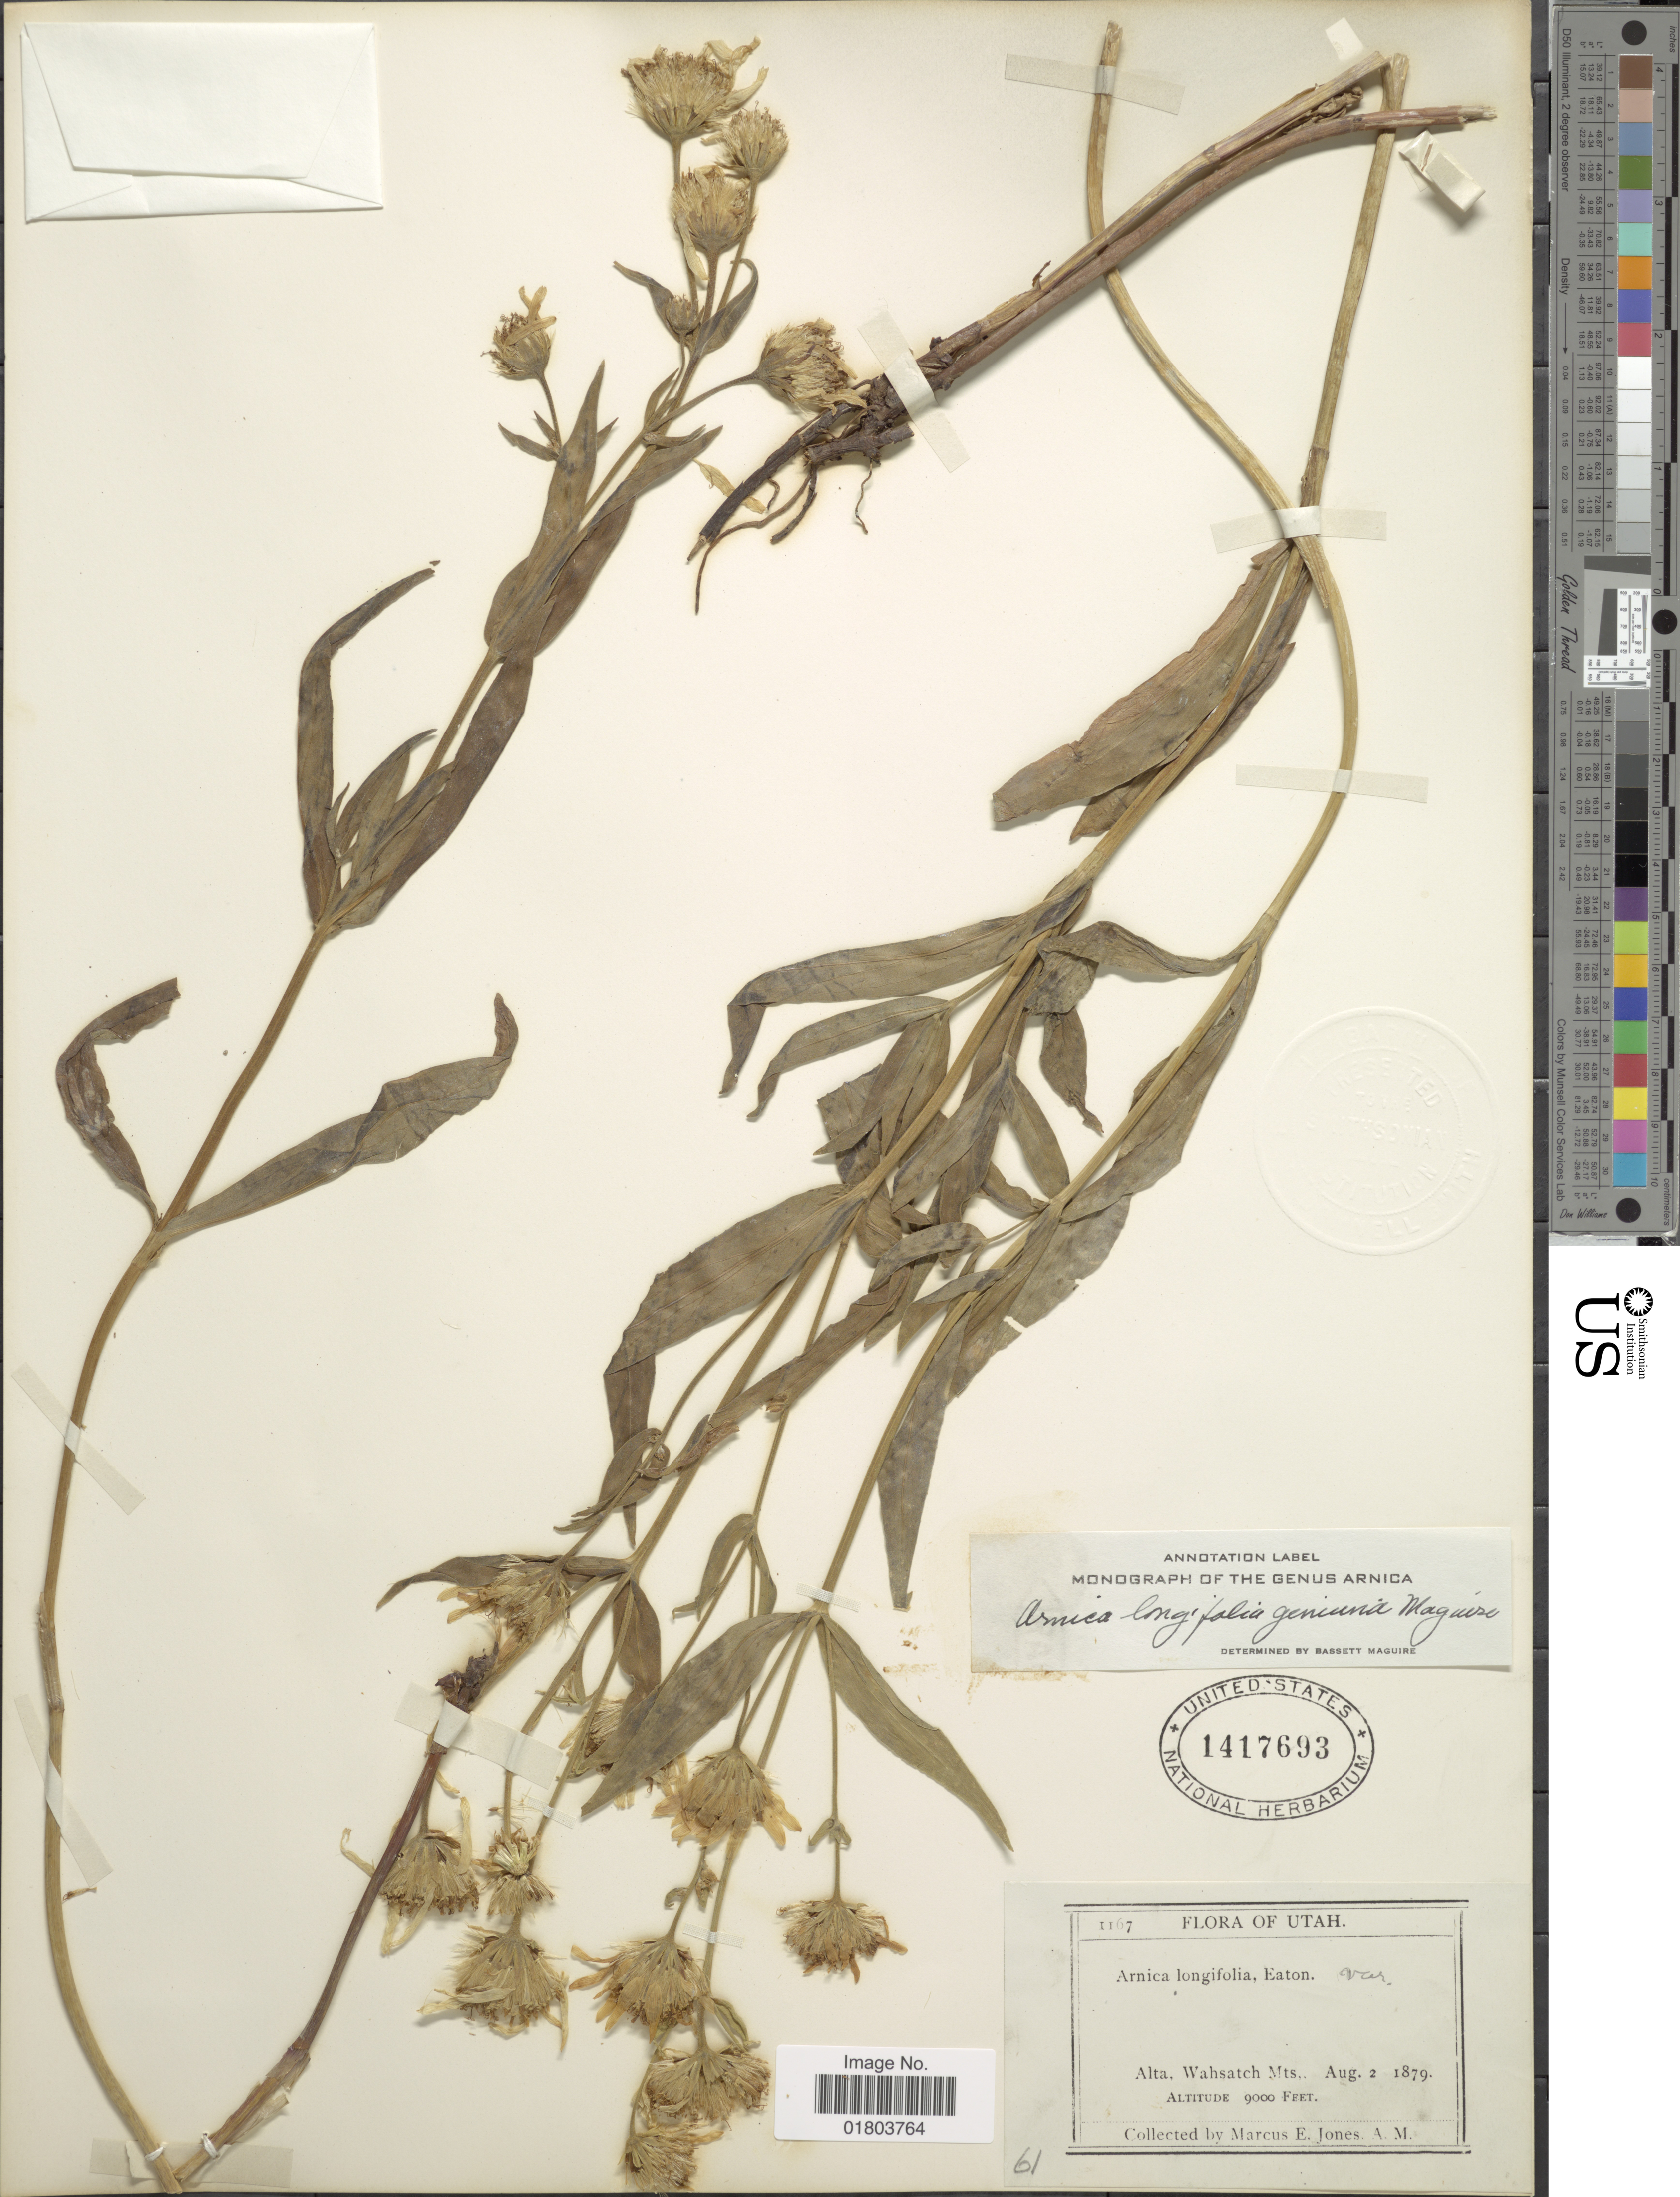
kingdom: Plantae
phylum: Tracheophyta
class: Magnoliopsida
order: Asterales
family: Asteraceae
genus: Arnica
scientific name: Arnica longifolia subsp. genuina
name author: Maguire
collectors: M. E. Jones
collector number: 1167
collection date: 1879-08-02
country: United States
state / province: Utah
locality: Alta, Wahsatch Mts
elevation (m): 2743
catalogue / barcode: US 1417693